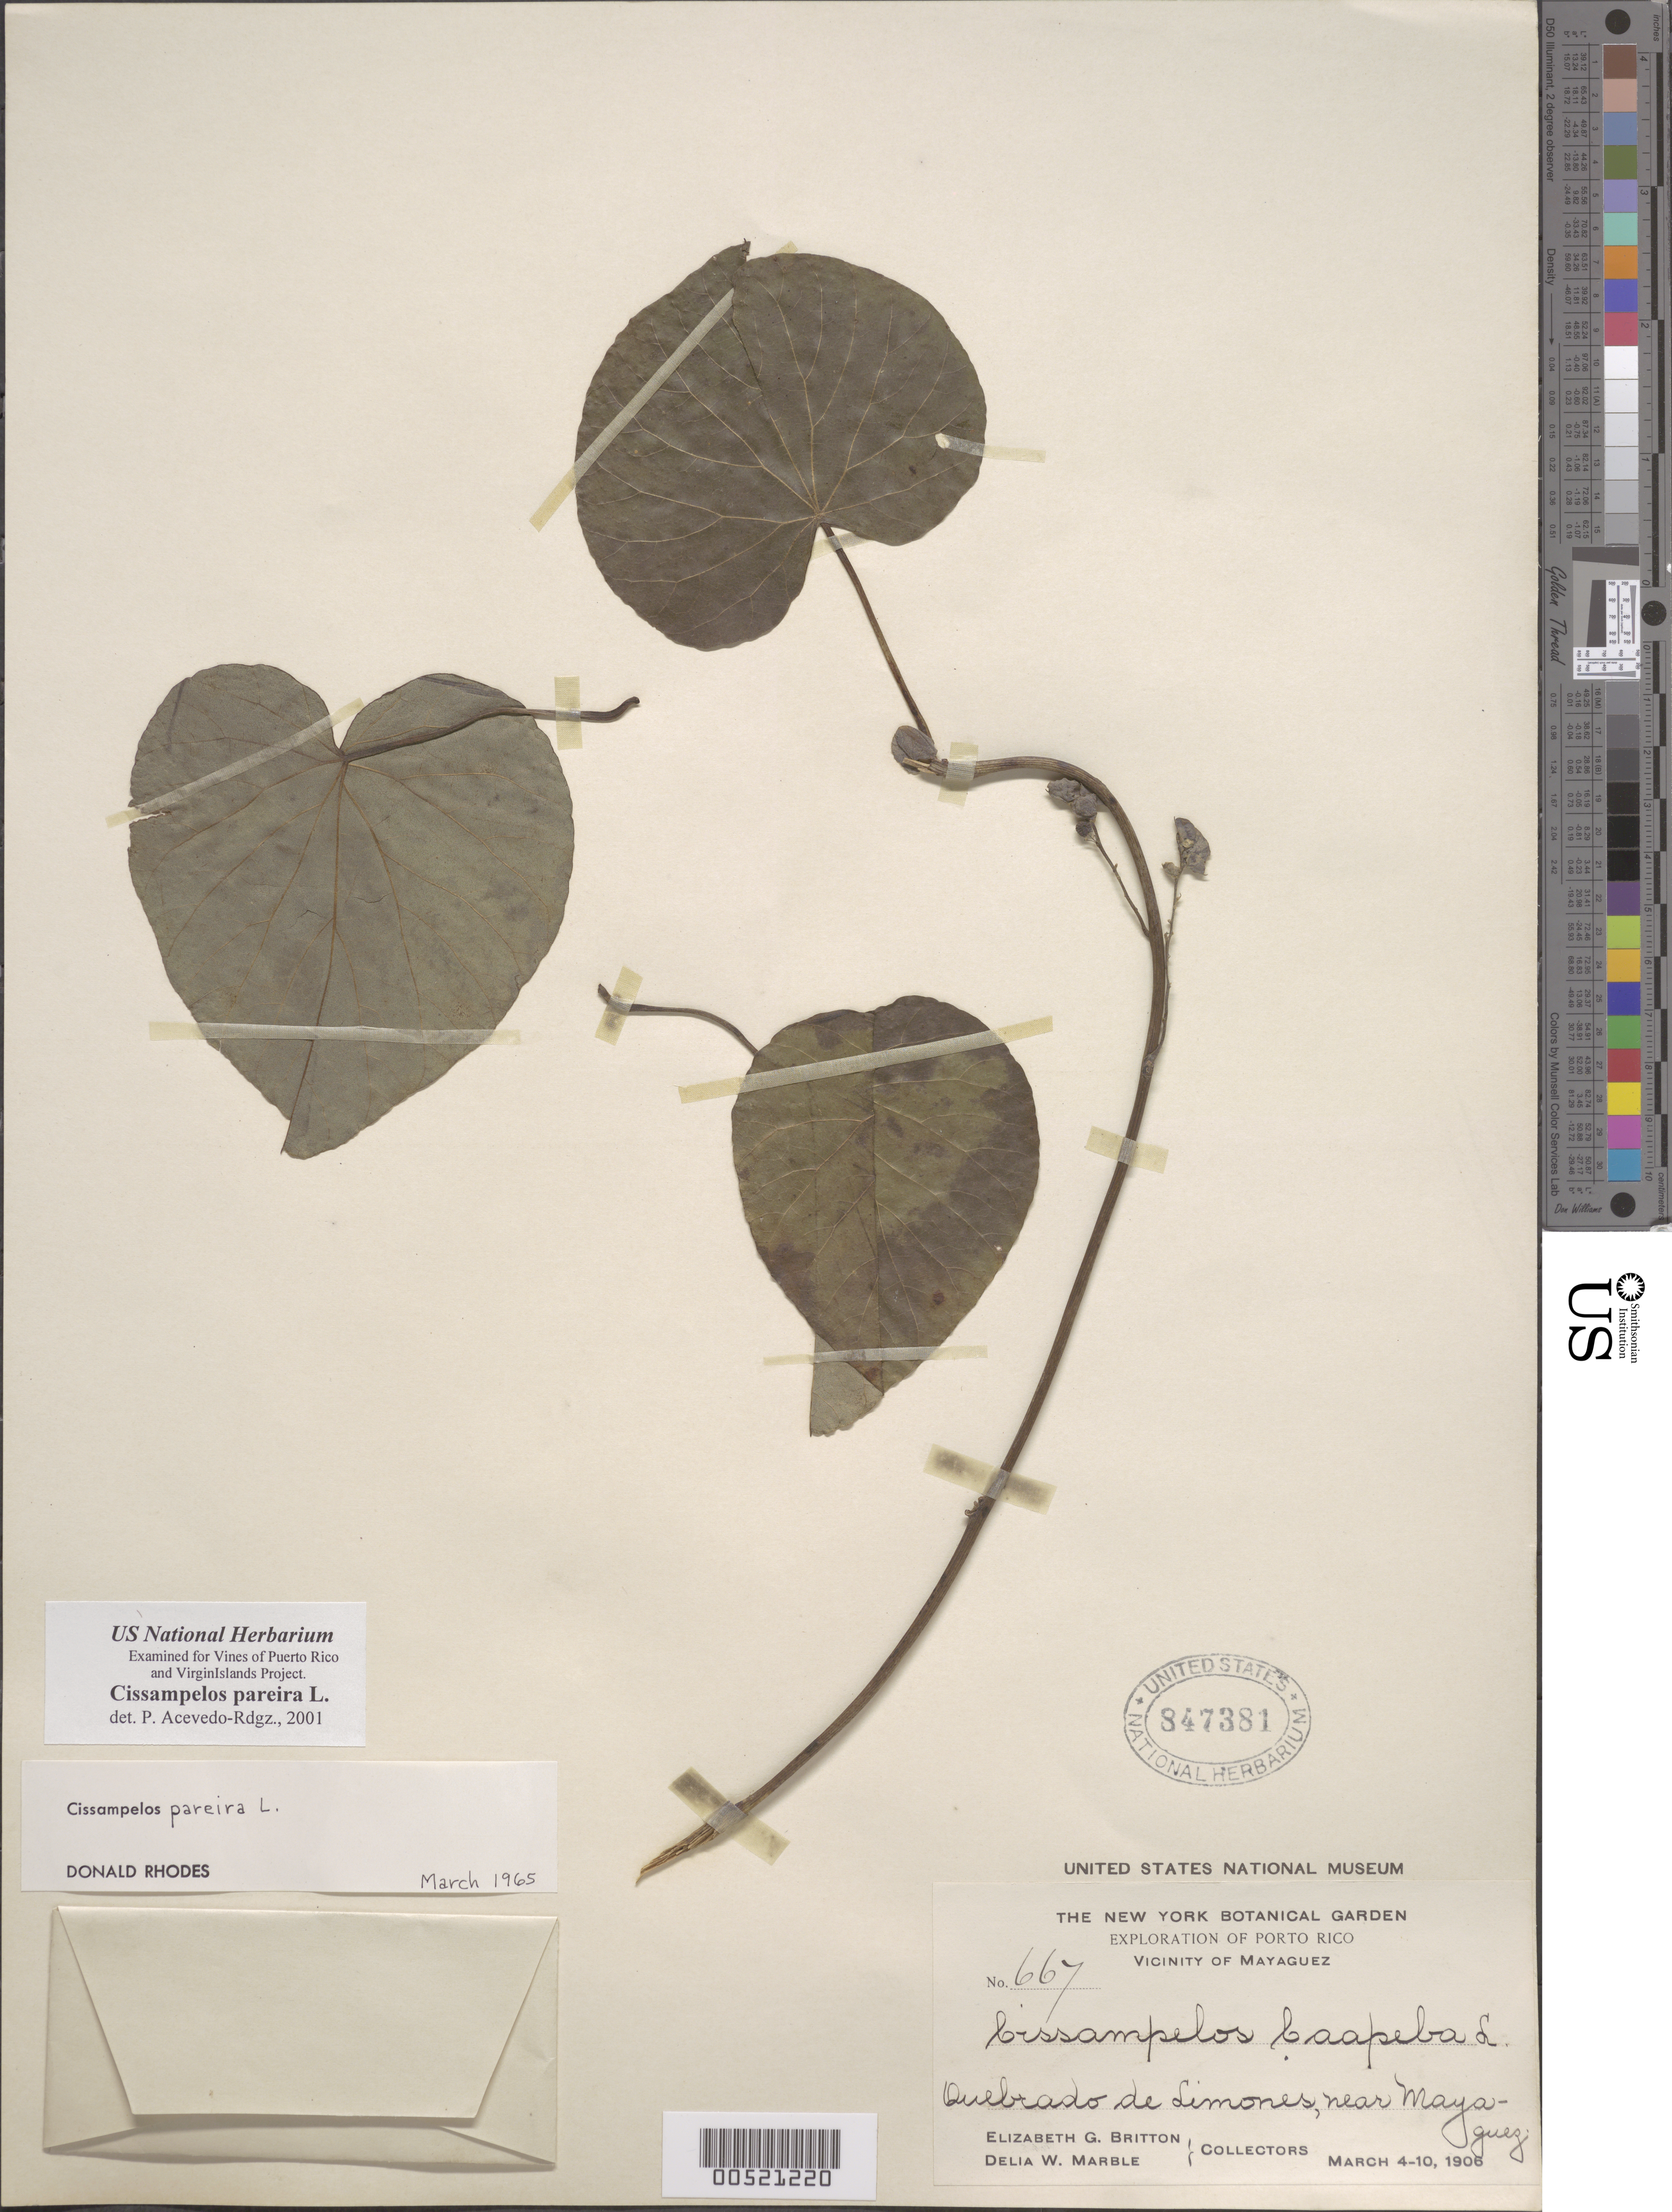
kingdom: Plantae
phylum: Tracheophyta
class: Magnoliopsida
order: Ranunculales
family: Menispermaceae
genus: Cissampelos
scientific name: Cissampelos pareira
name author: L.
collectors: Britton, -- & D. W. Marble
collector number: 667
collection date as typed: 04 Mar 1906 to 10 Mar 1906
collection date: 1906-03-04/1906-03-10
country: Puerto Rico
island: Greater Antilles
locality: Quebrado de Limones, near Mayaguez.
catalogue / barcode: US 847381